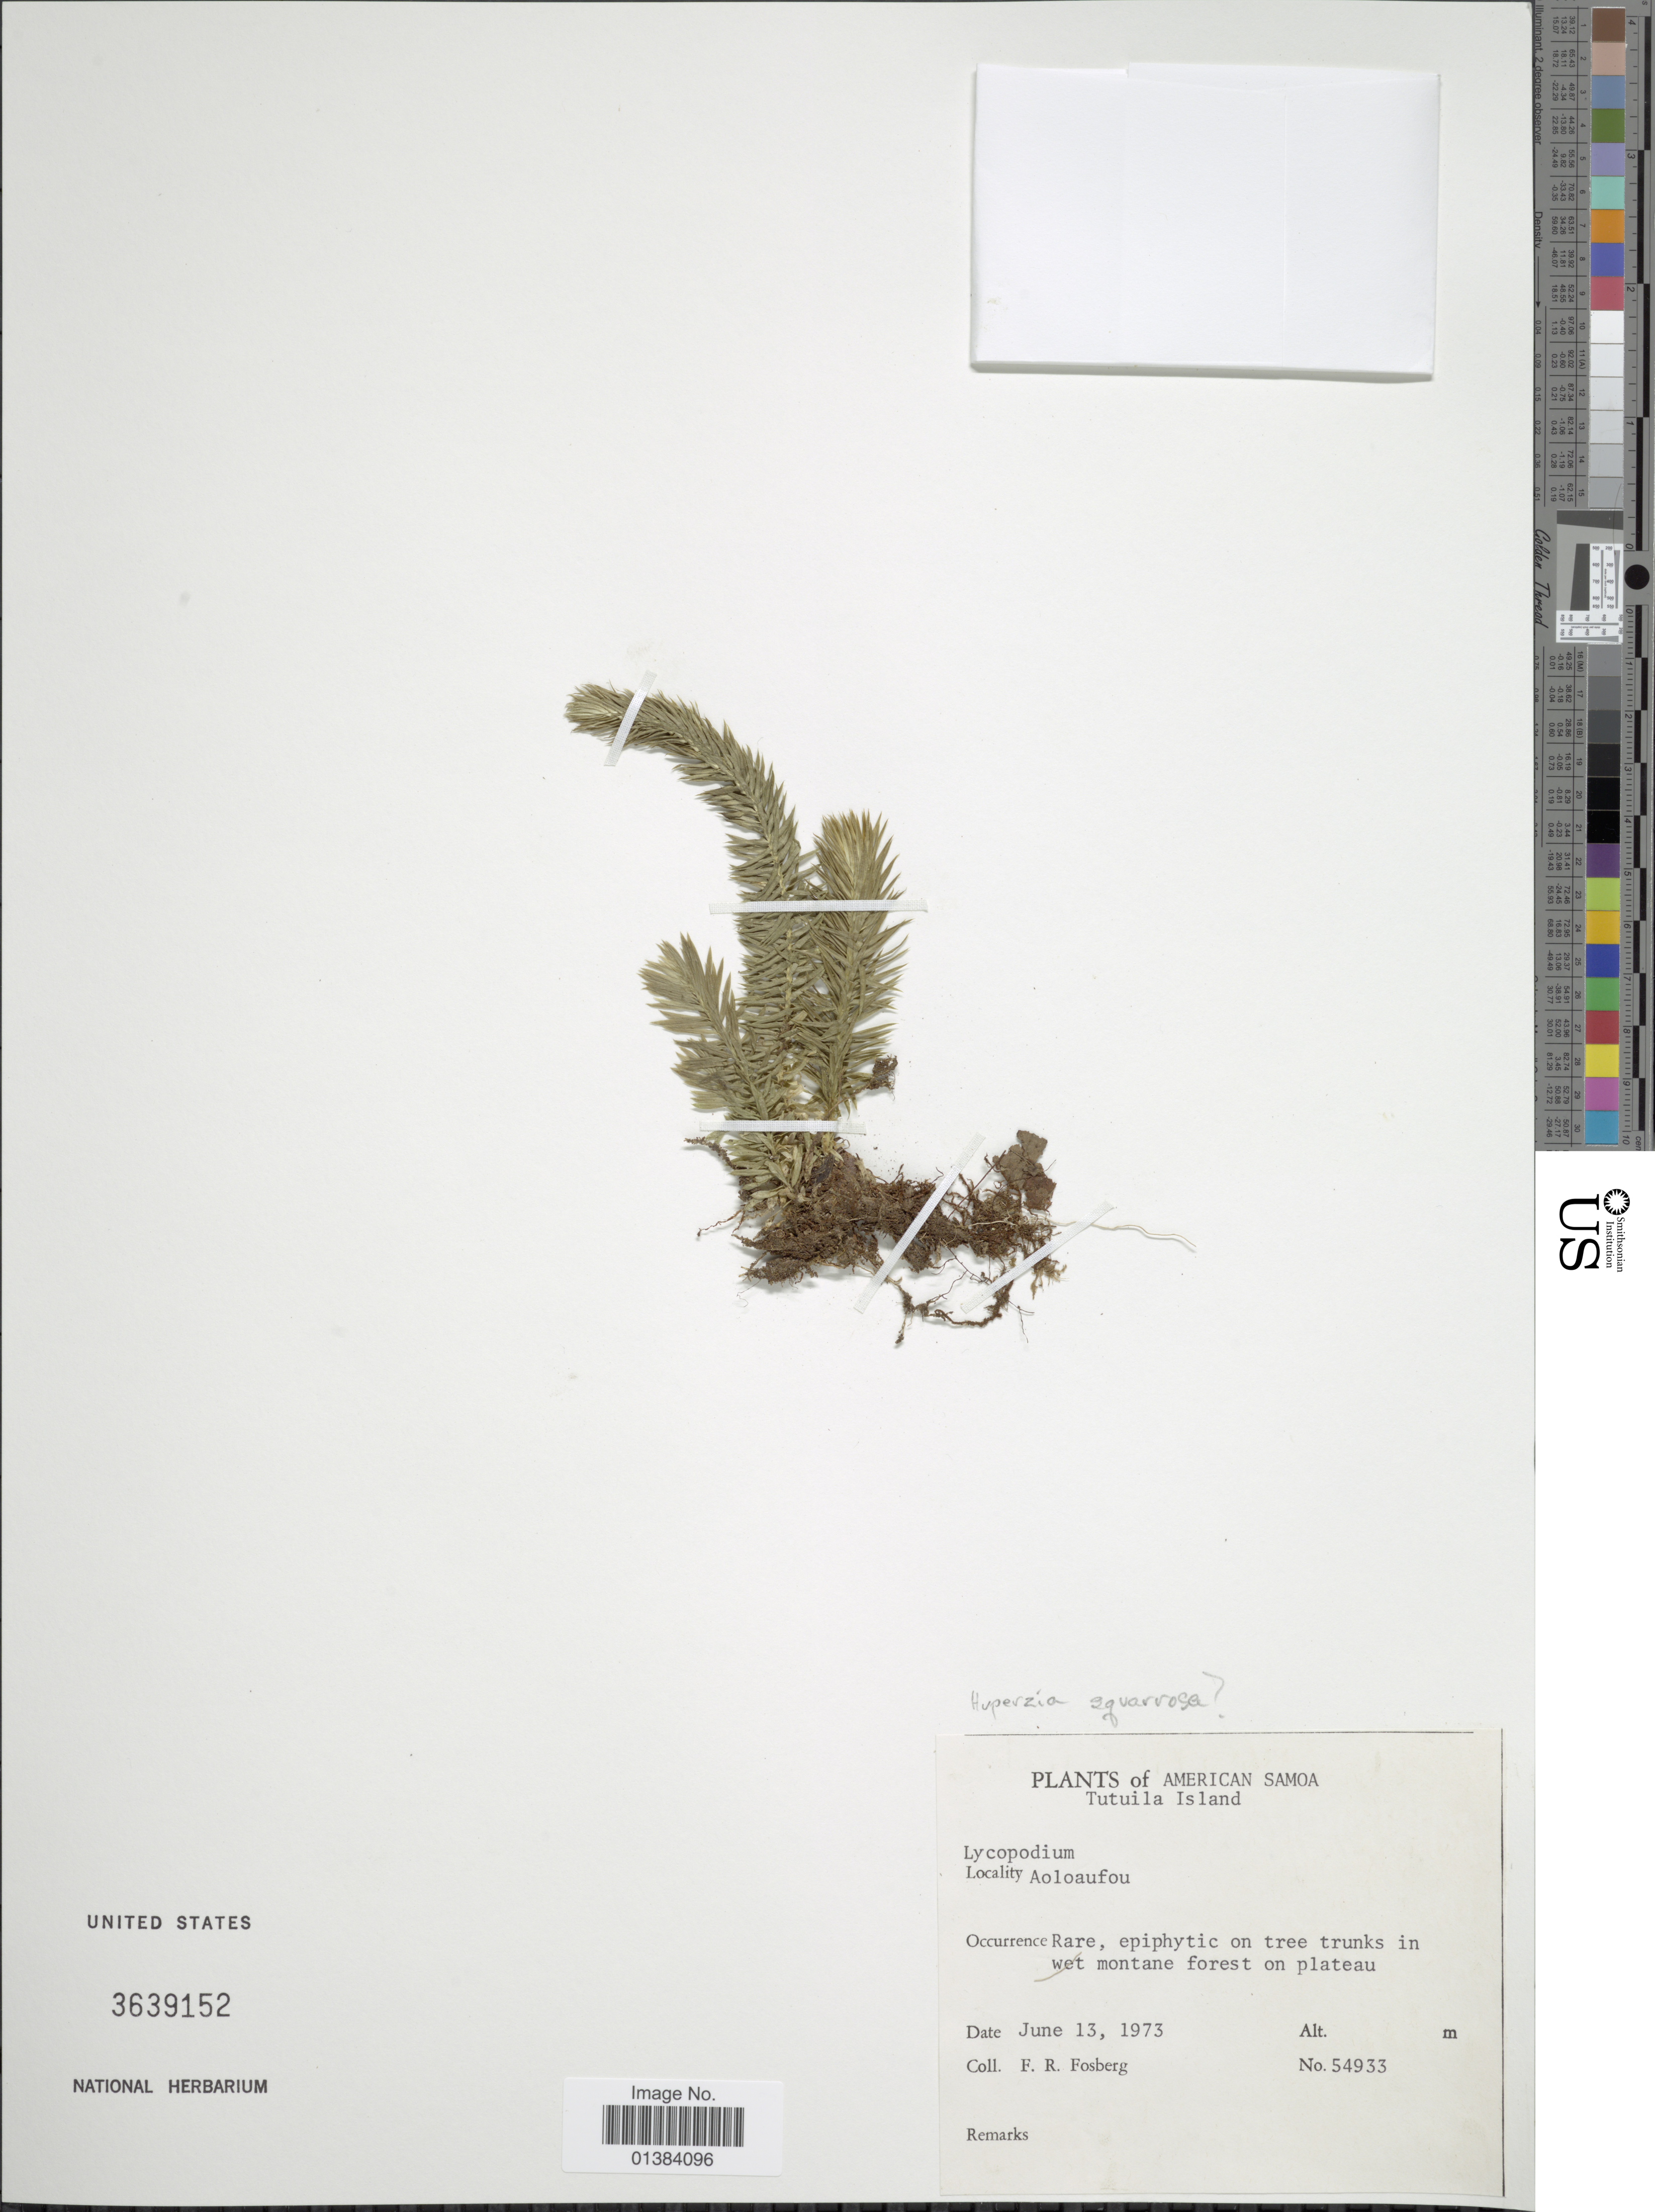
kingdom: Plantae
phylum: Tracheophyta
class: Lycopodiopsida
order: Lycopodiales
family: Lycopodiaceae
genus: Phlegmariurus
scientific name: Phlegmariurus squarrosus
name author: (G. Forst.) Á. Löve & D. Löve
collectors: F. R. Fosberg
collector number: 54933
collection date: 1973-06-13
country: American Samoa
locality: Tutuila Island. Aoloaufou.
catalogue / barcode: US 3639152